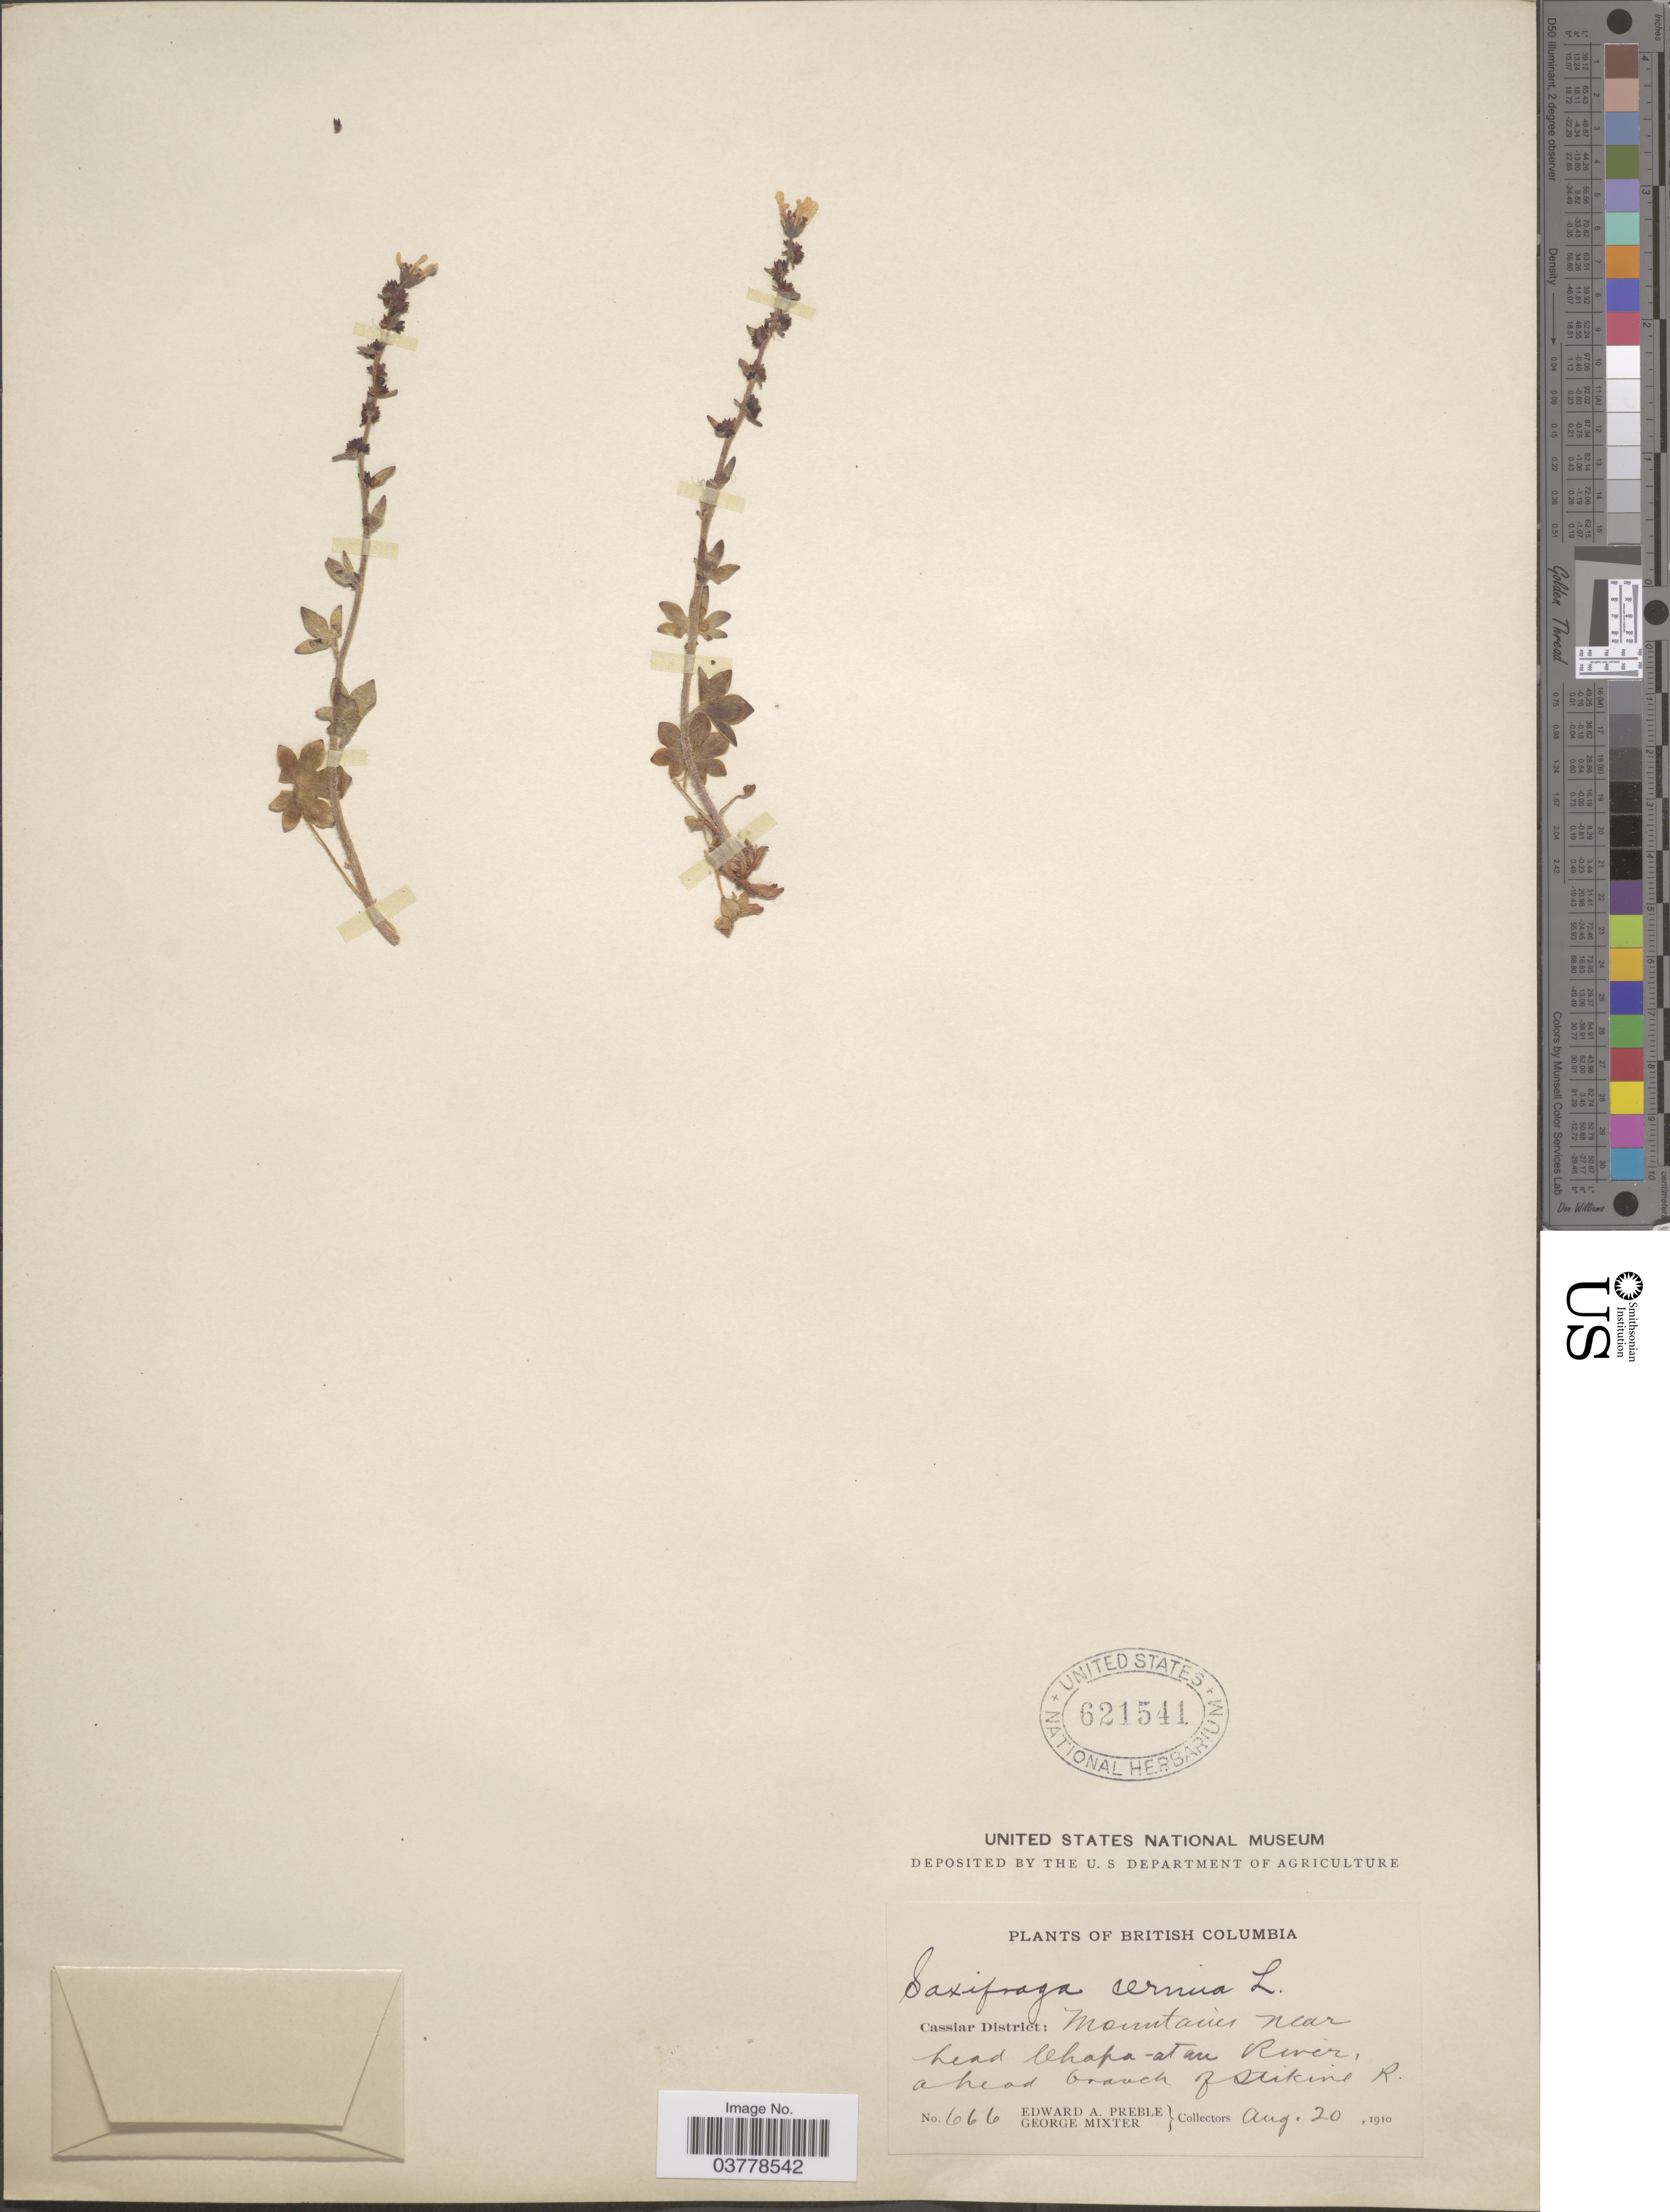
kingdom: Plantae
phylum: Tracheophyta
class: Magnoliopsida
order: Saxifragales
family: Saxifragaceae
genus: Saxifraga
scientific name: Saxifraga cernua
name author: L.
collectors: E. Preble & G. Mixter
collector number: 666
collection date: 1910-08-20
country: Canada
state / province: British Columbia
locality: Cassiar District: Mountain near head Chapa-atau River, ahead branch of Stikine R.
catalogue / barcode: US 621541